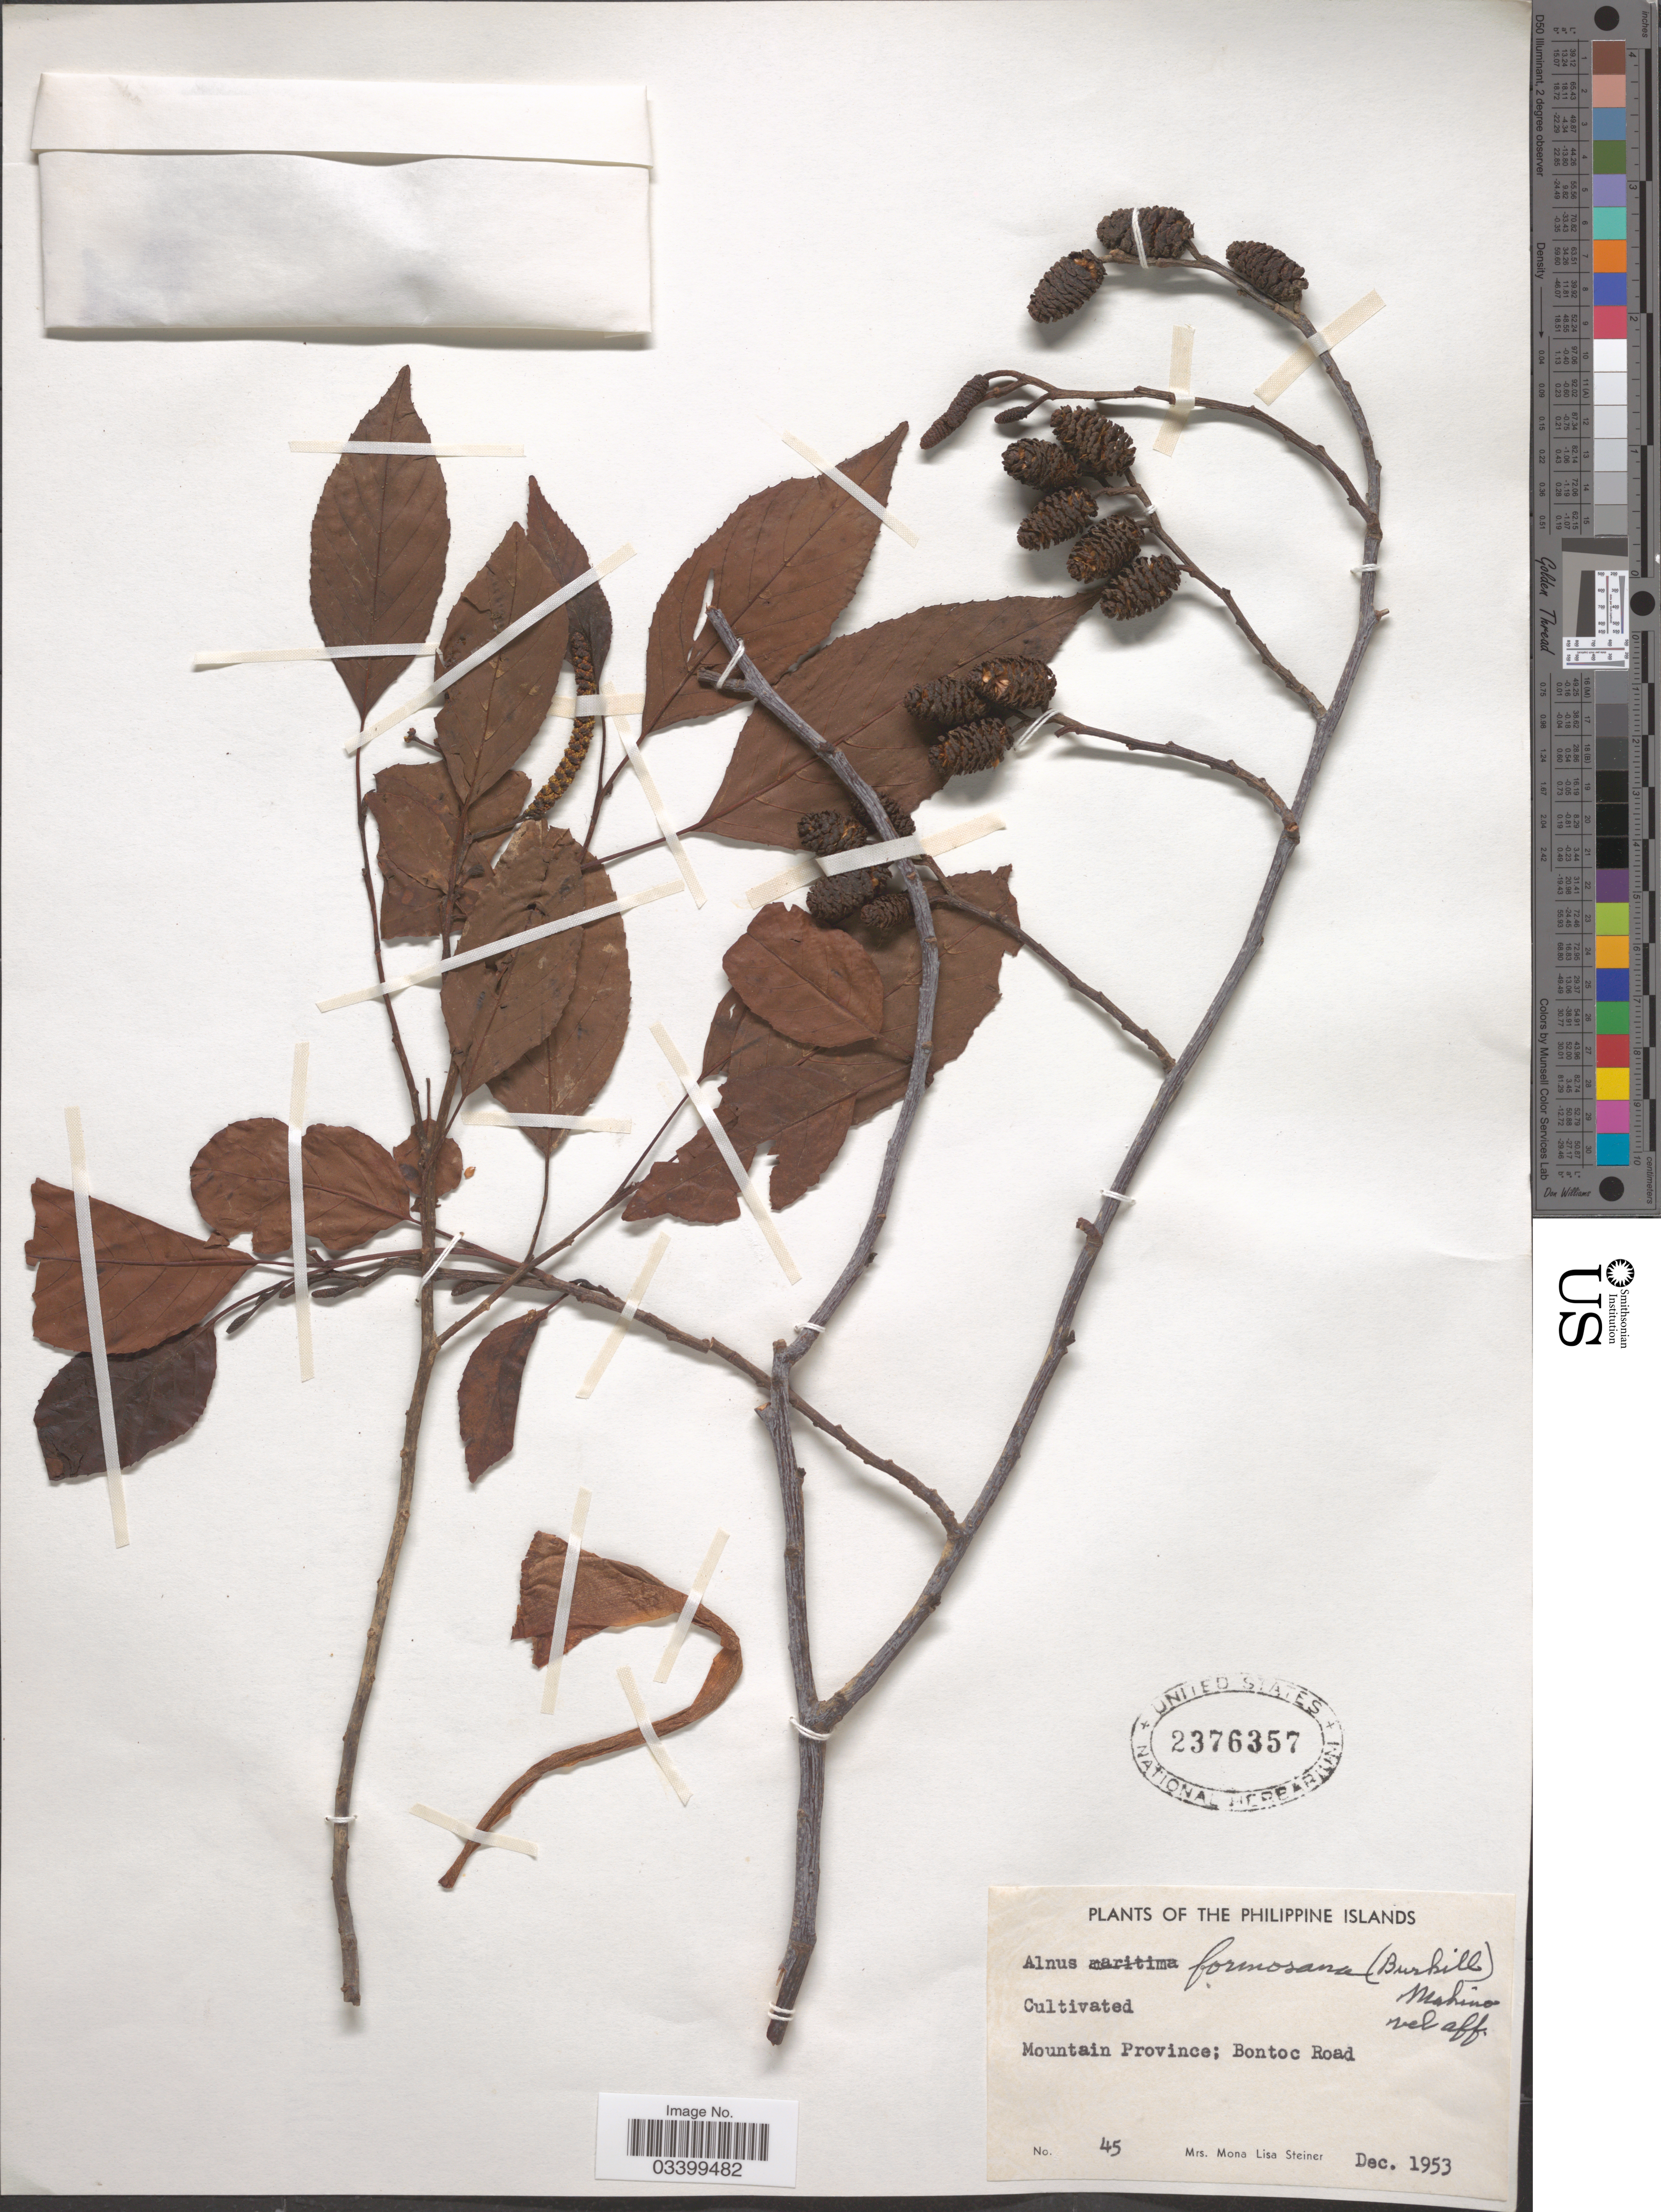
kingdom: Plantae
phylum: Tracheophyta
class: Magnoliopsida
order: Fagales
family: Betulaceae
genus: Alnus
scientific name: Alnus japonica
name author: (Thunb.) Steud.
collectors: M. Steiner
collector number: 45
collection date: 1953-12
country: Philippines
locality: The Philippine Islands. Mountain Province; Bontoc Road.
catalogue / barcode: US 2376357